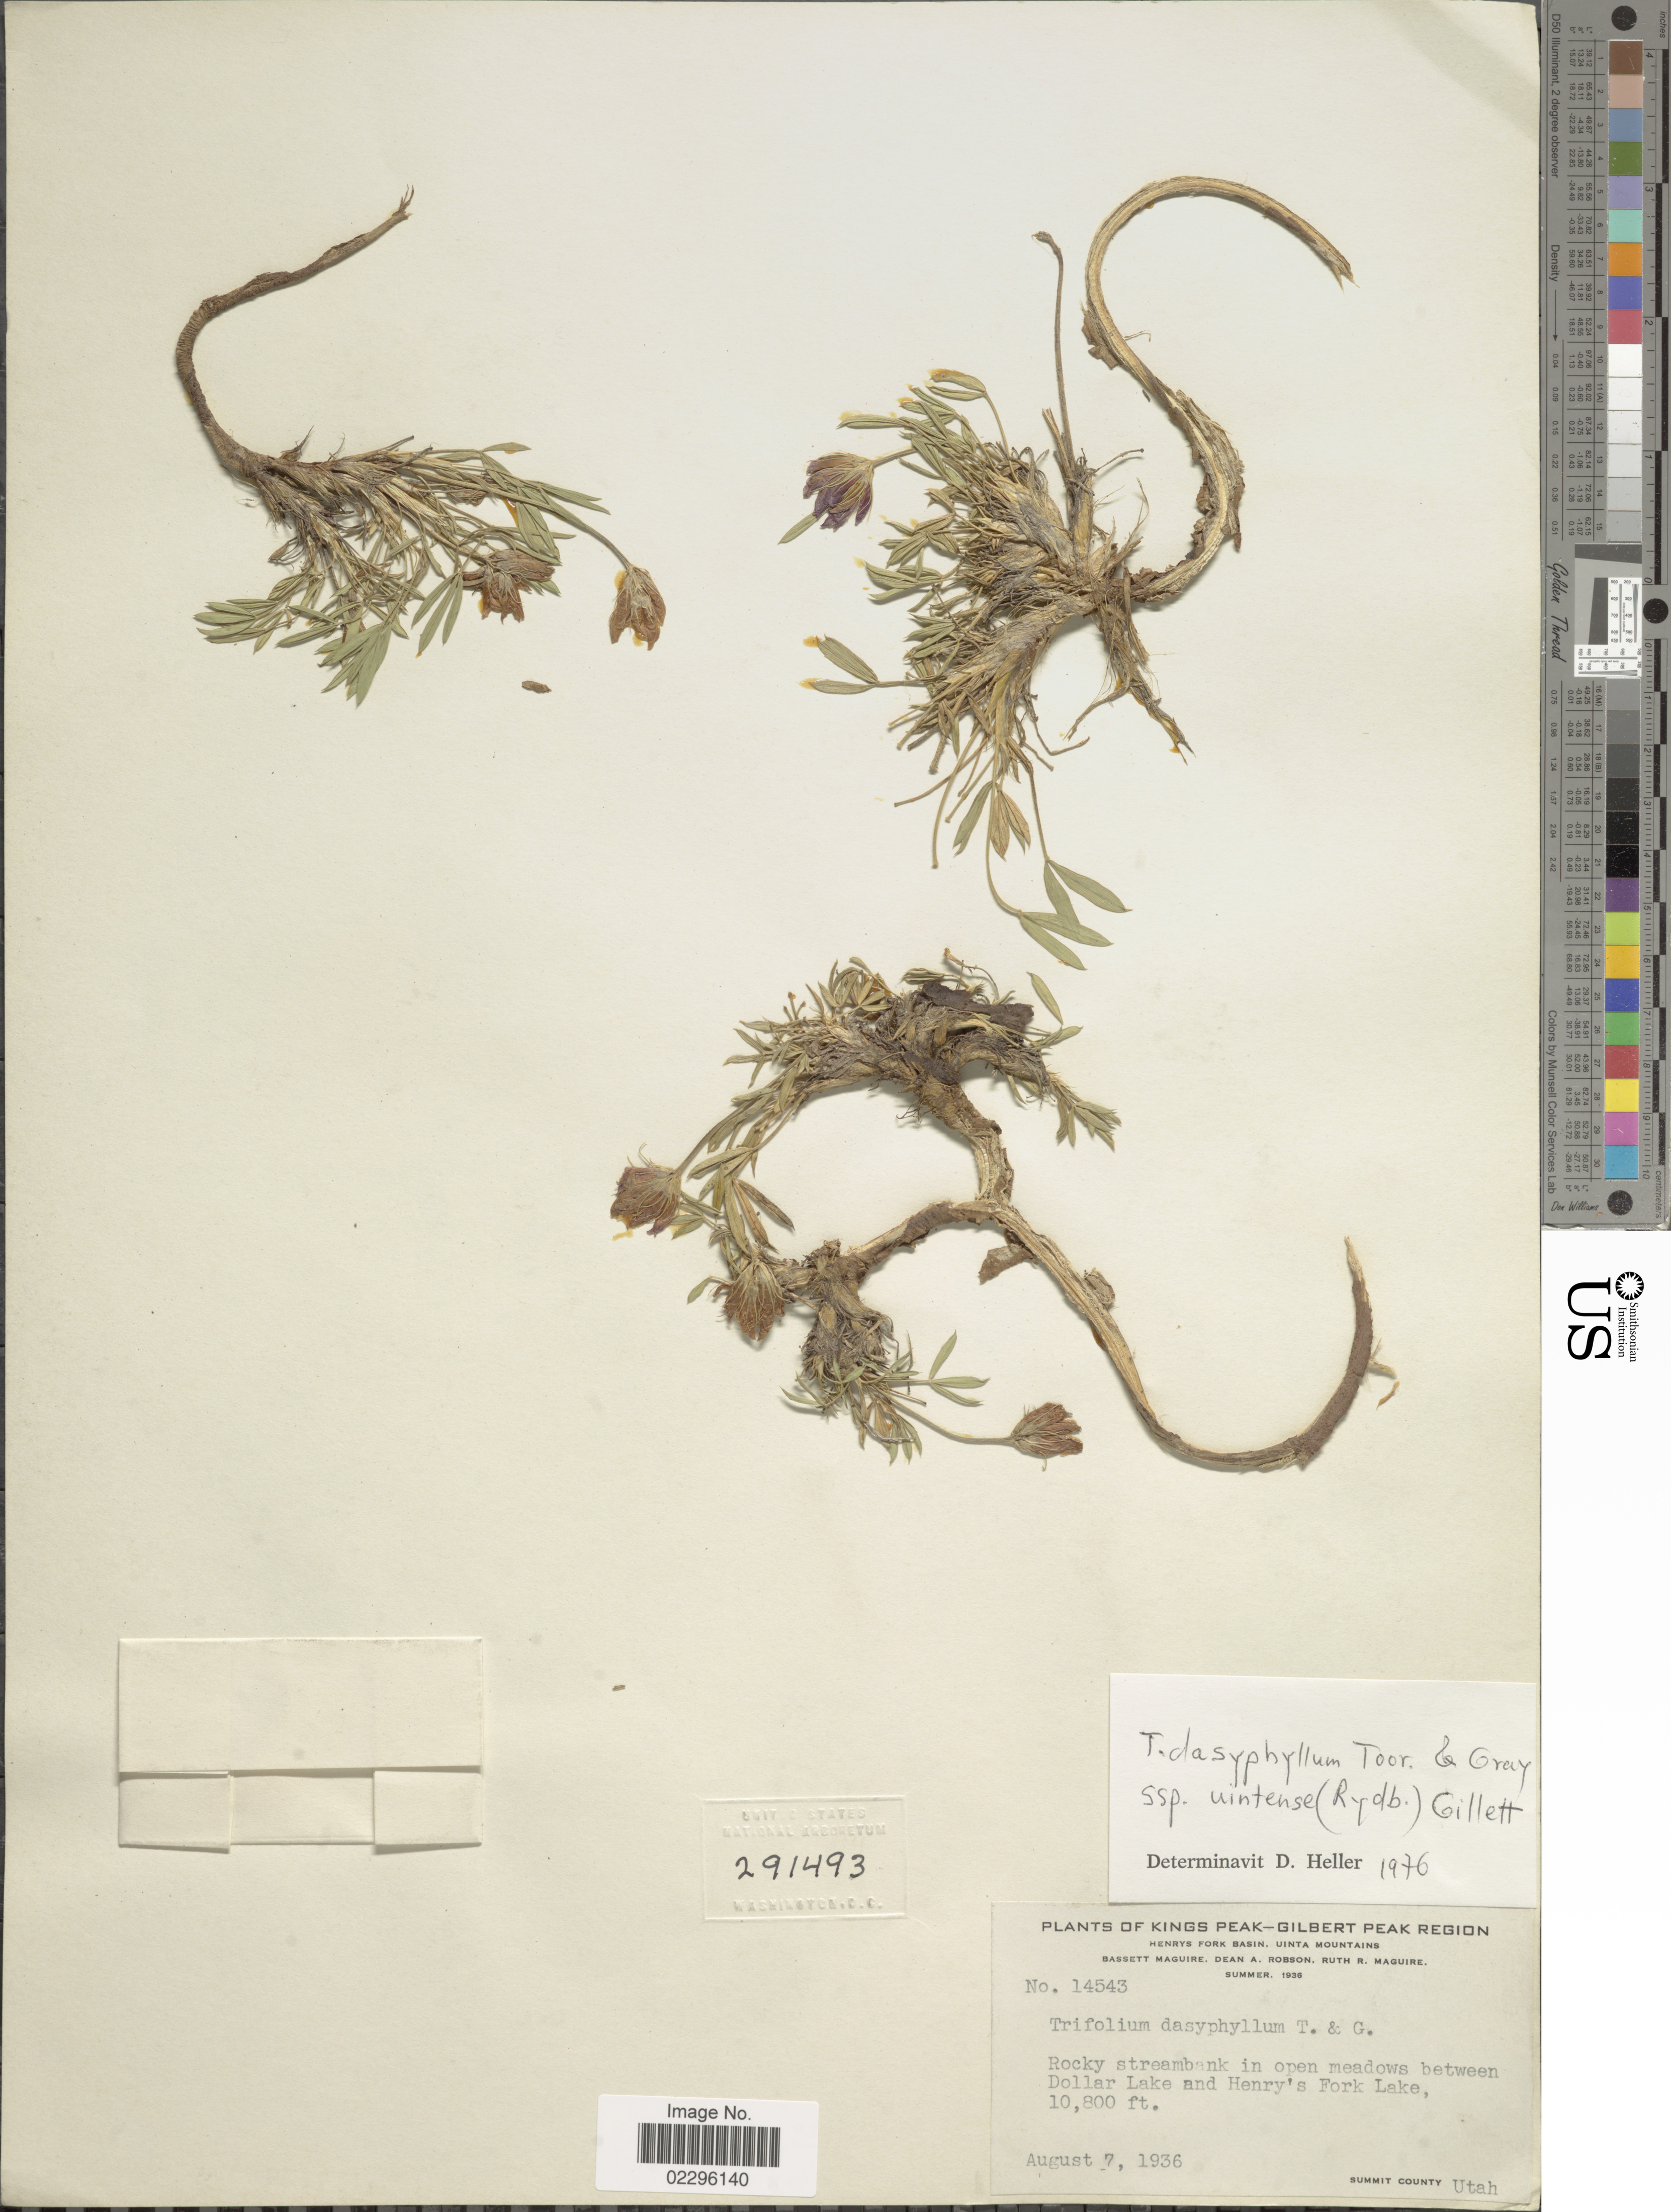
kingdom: Plantae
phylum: Tracheophyta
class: Magnoliopsida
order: Fabales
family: Fabaceae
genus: Trifolium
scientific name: Trifolium dasyphyllum subsp. uintense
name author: (Rydb.) J.M. Gillett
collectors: B. Maguire, D. Robson & R. R. Maguire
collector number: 14543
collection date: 1936-08-07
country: United States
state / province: Utah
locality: Kings Peak-Gilbert Peak Region, Henrys Fork Basin, Uinta Mountains, rocky streambank in open meadows between Dollar Lake and Henry's Fork Lake, Summit County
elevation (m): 3292